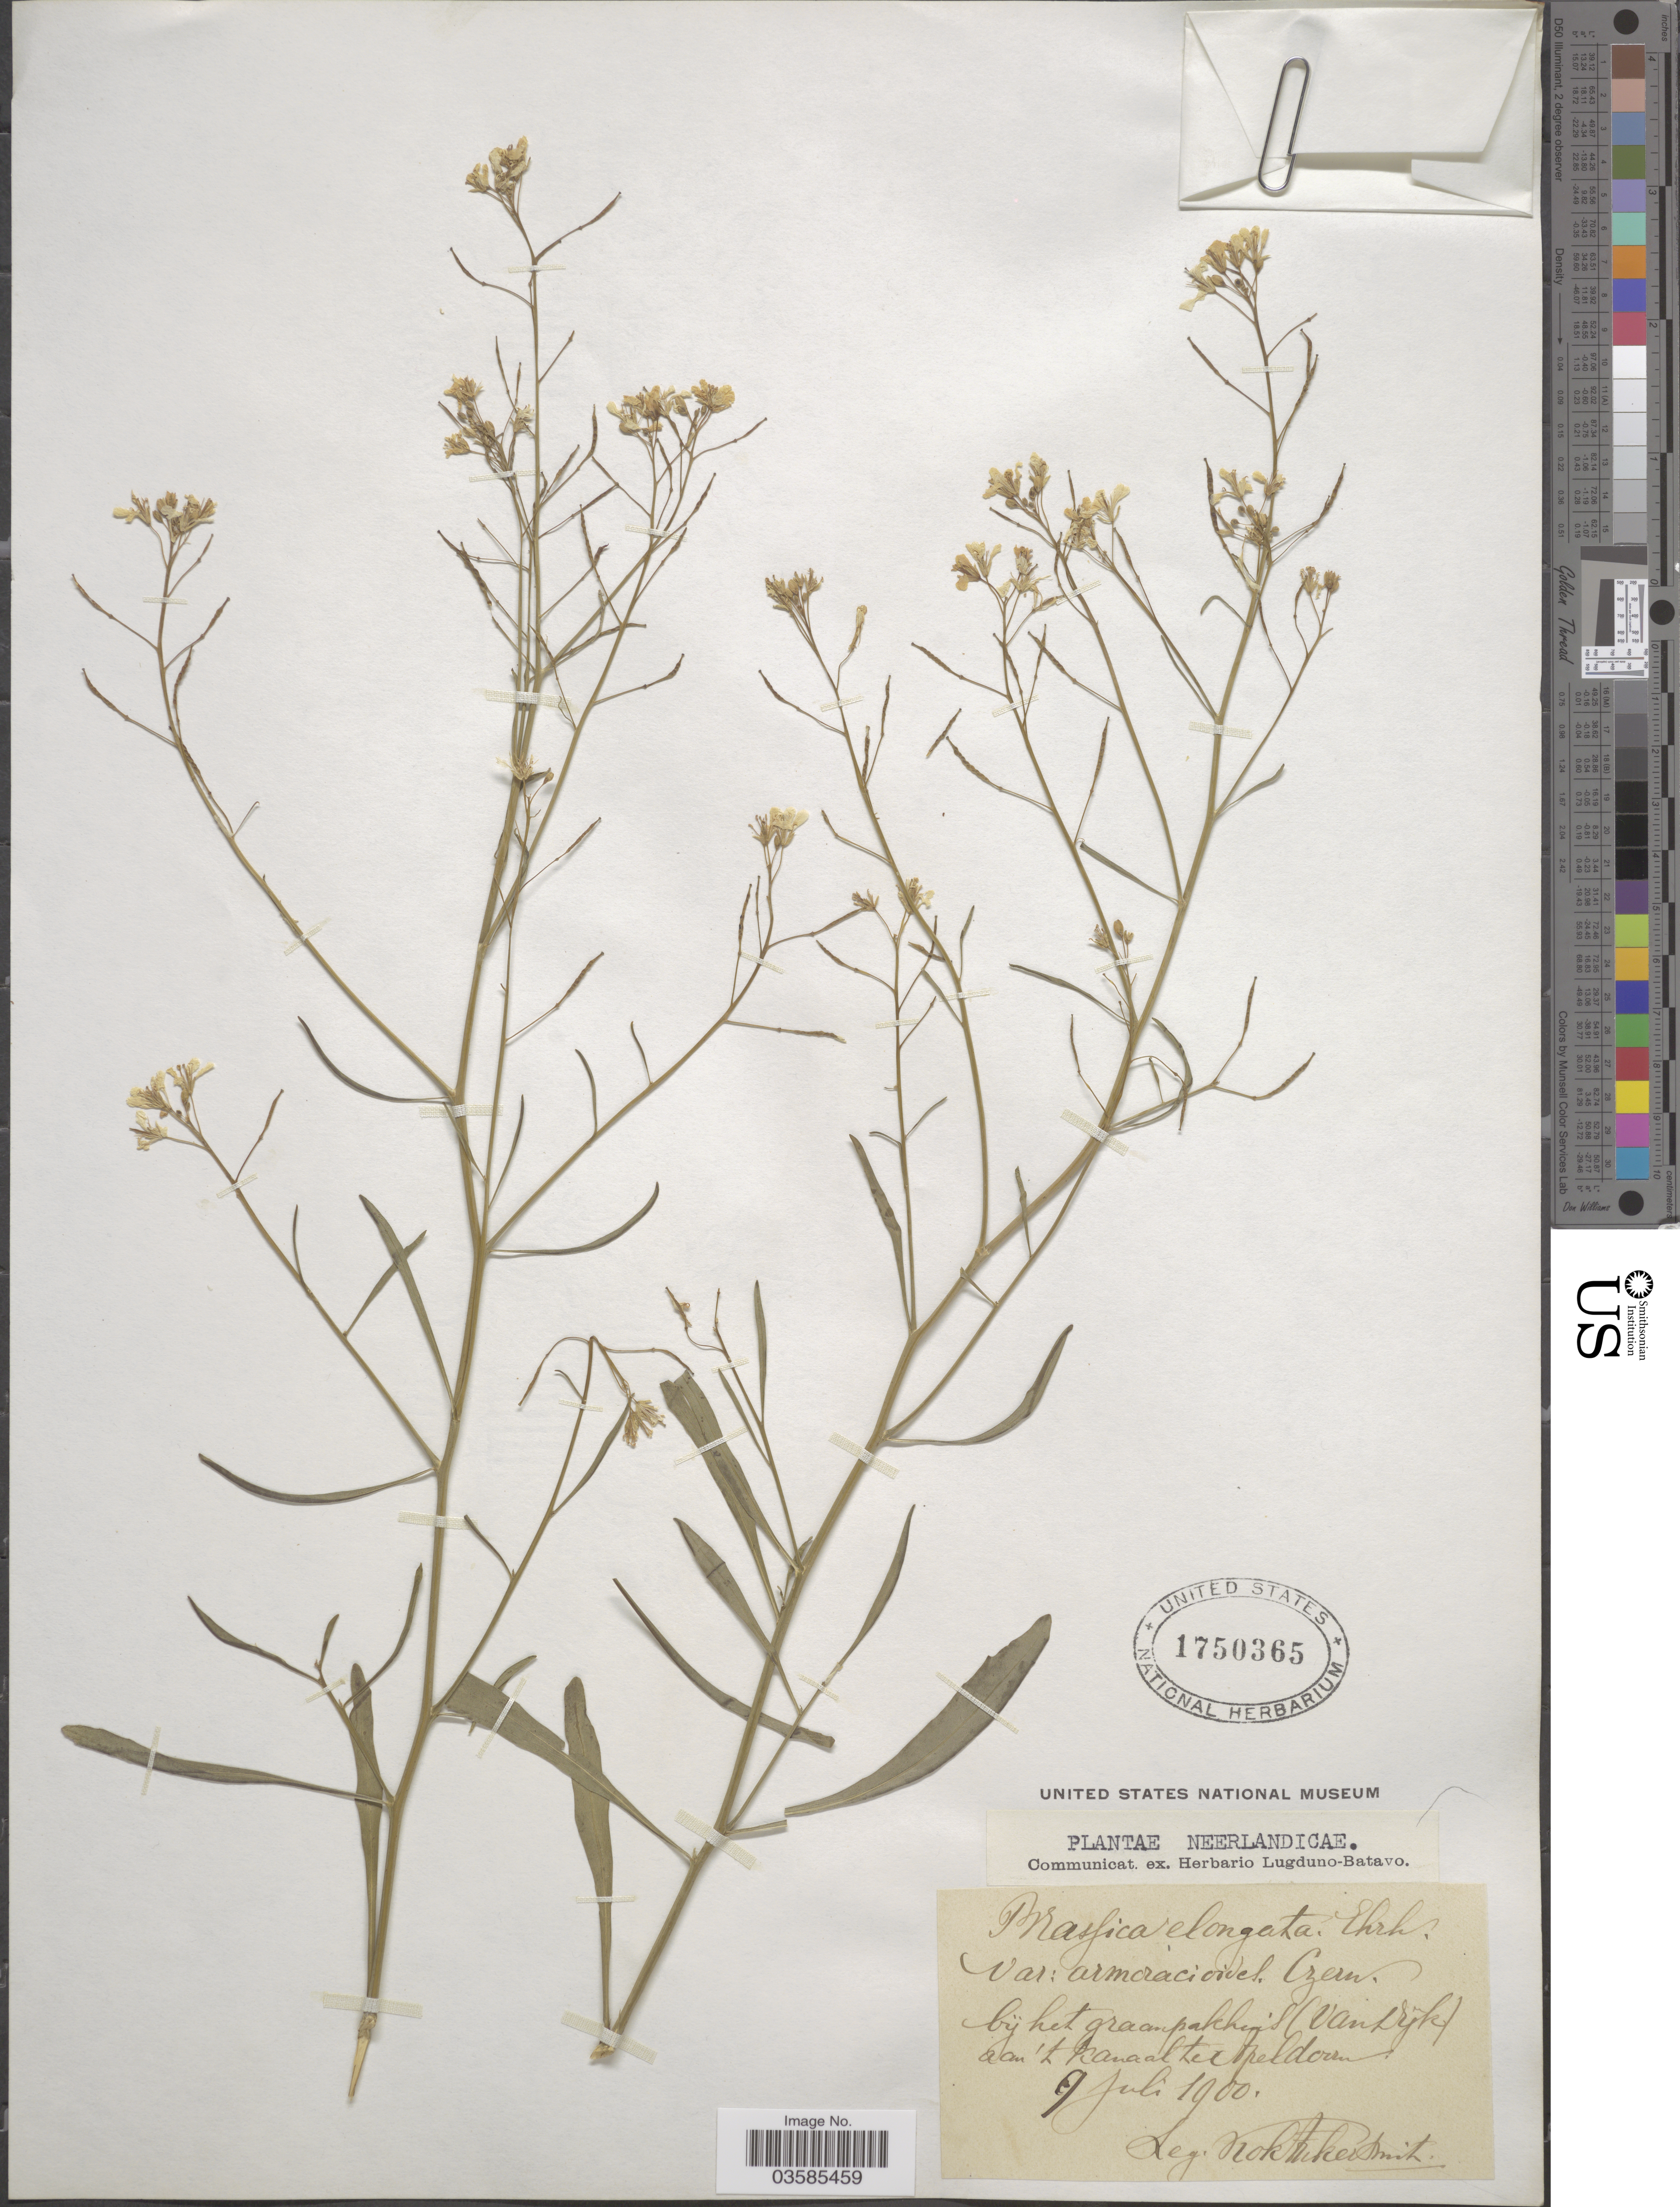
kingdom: Plantae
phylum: Tracheophyta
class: Magnoliopsida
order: Brassicales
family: Brassicaceae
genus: Brassica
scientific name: Brassica elongata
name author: Ehrh.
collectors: Kok Ankersmit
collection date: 1900-07-09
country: Netherlands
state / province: Gelderland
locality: Bij het graanpakhuis (Van Dijk) aan 't kanaal te Apeldoorn.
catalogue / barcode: US 1750365